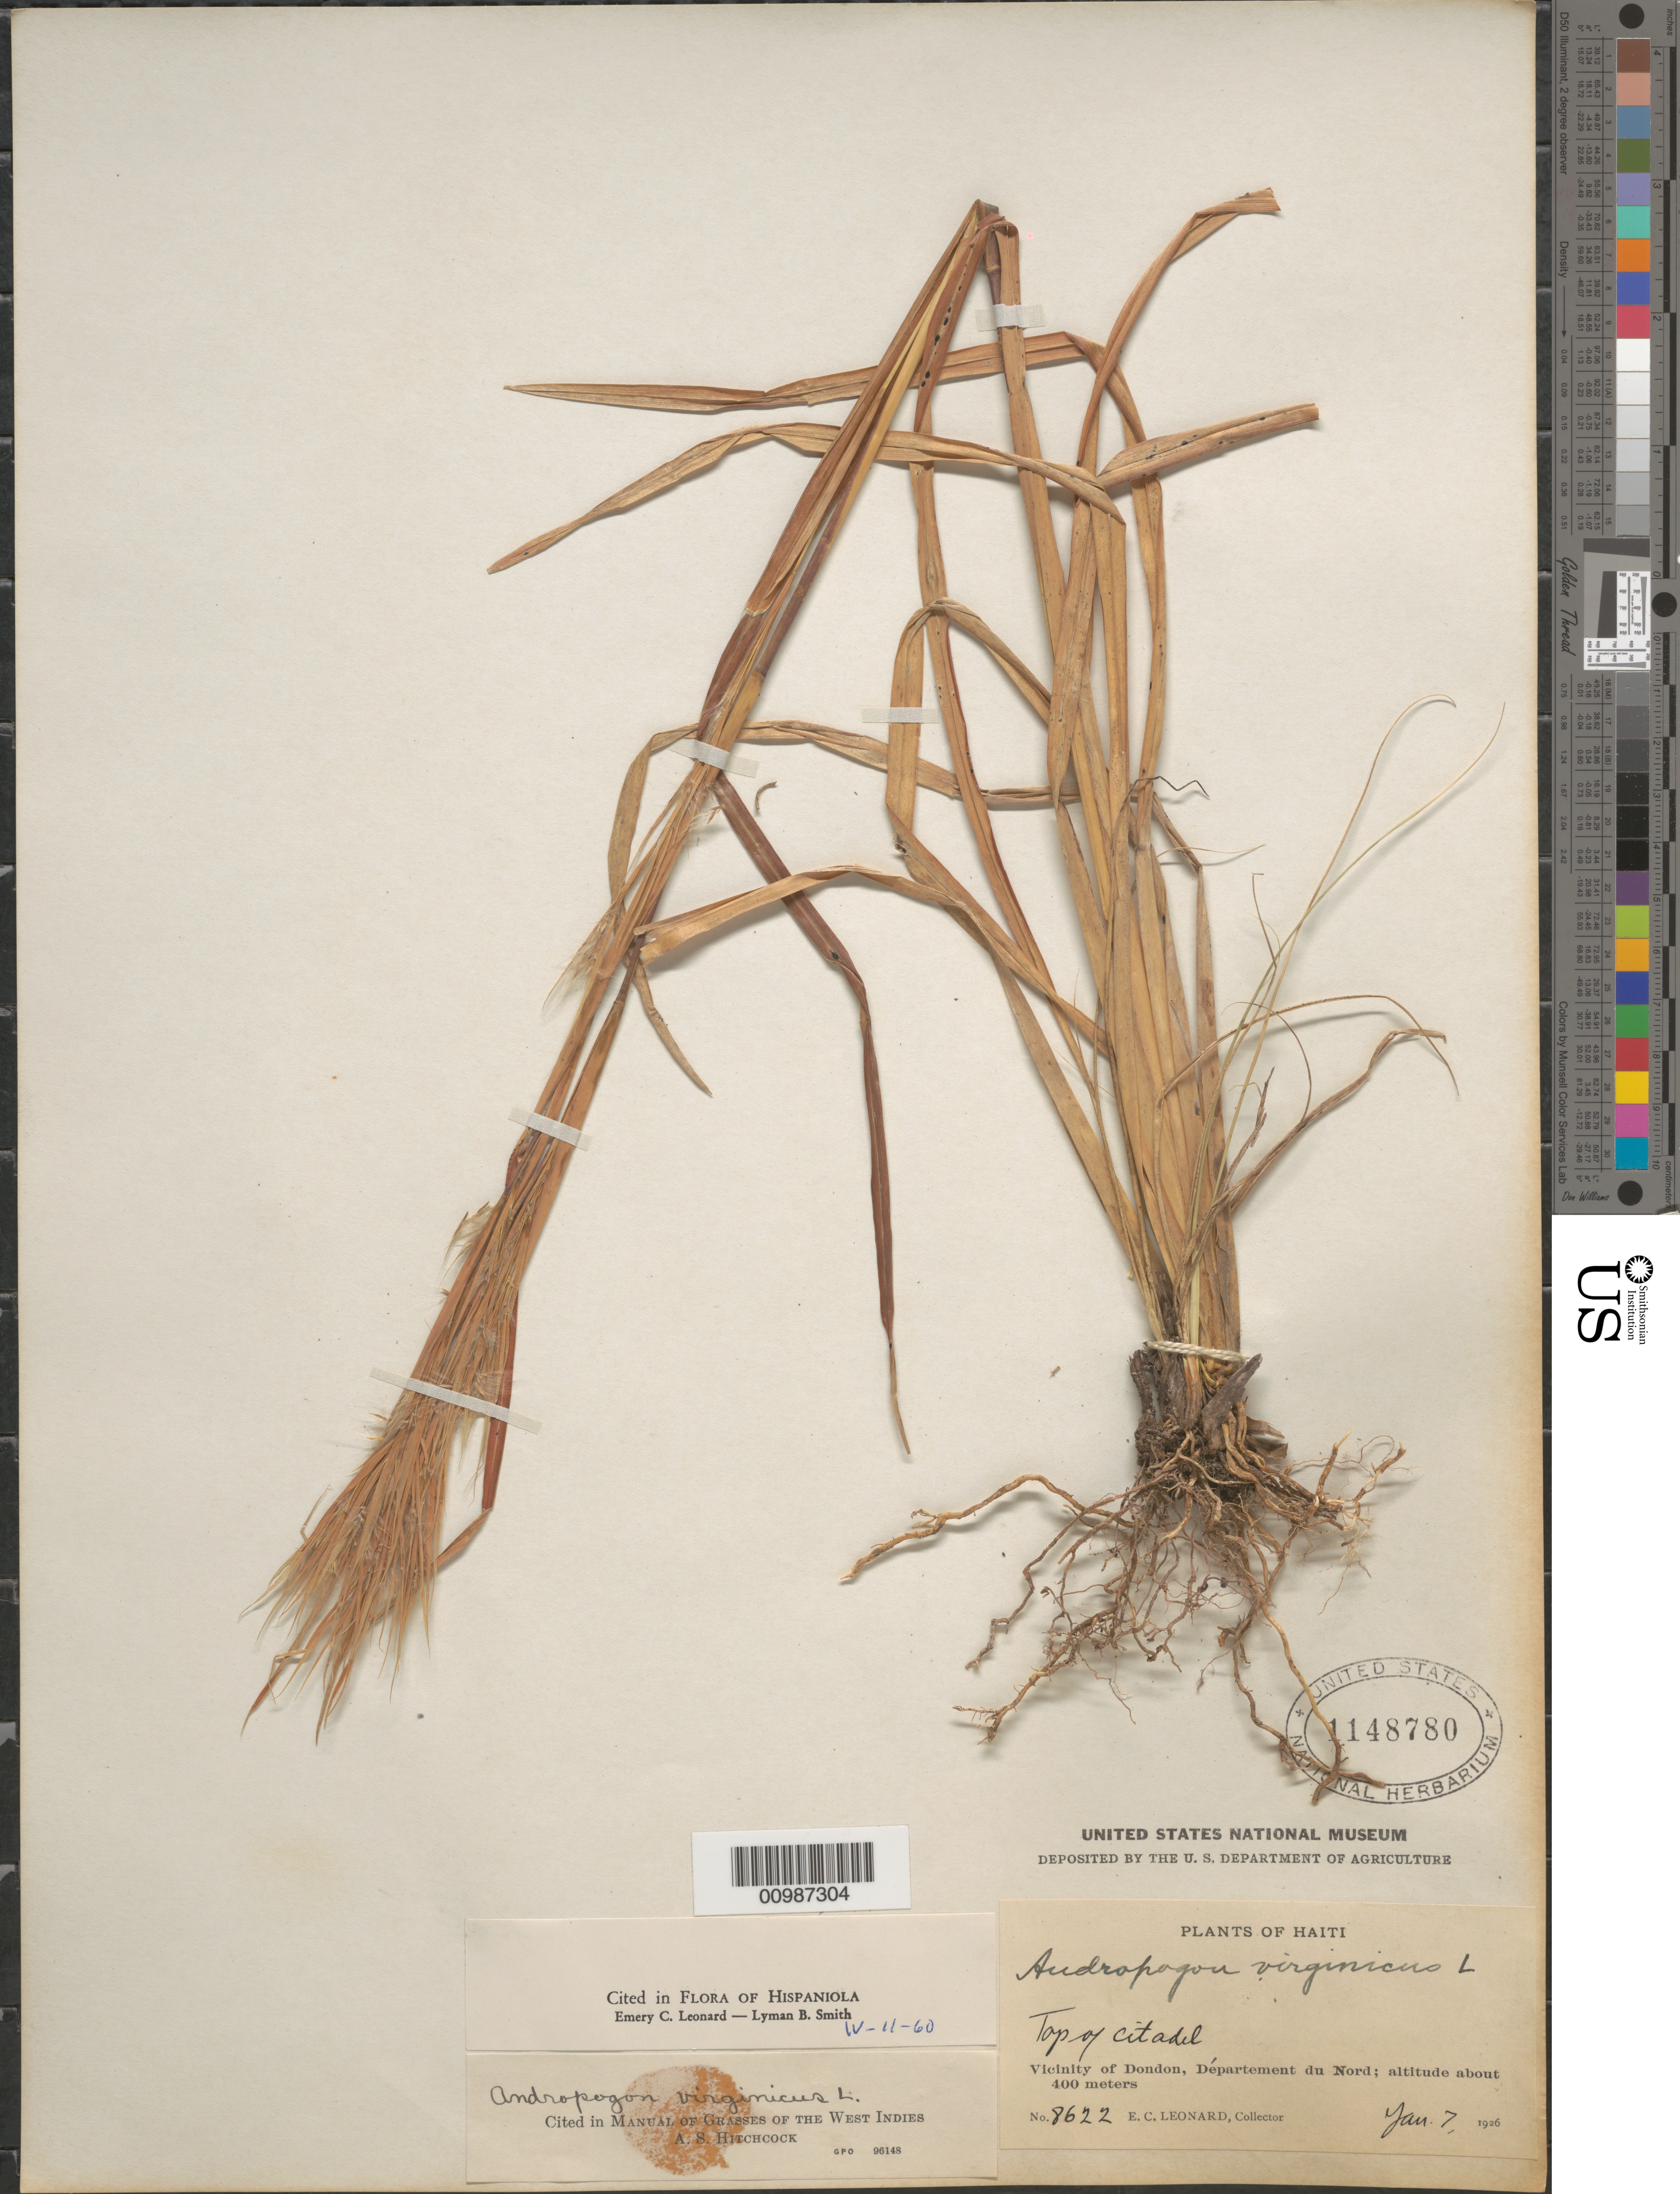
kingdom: Plantae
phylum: Tracheophyta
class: Liliopsida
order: Poales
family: Poaceae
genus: Andropogon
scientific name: Andropogon virginicus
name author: L.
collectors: E. C. Leonard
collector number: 8622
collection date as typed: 07 Jan 1926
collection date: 1926-01-07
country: Haiti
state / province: Nord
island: Hispaniola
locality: Vicinity of Dondon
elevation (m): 400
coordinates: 0 N, 0 E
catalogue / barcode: US 1148780